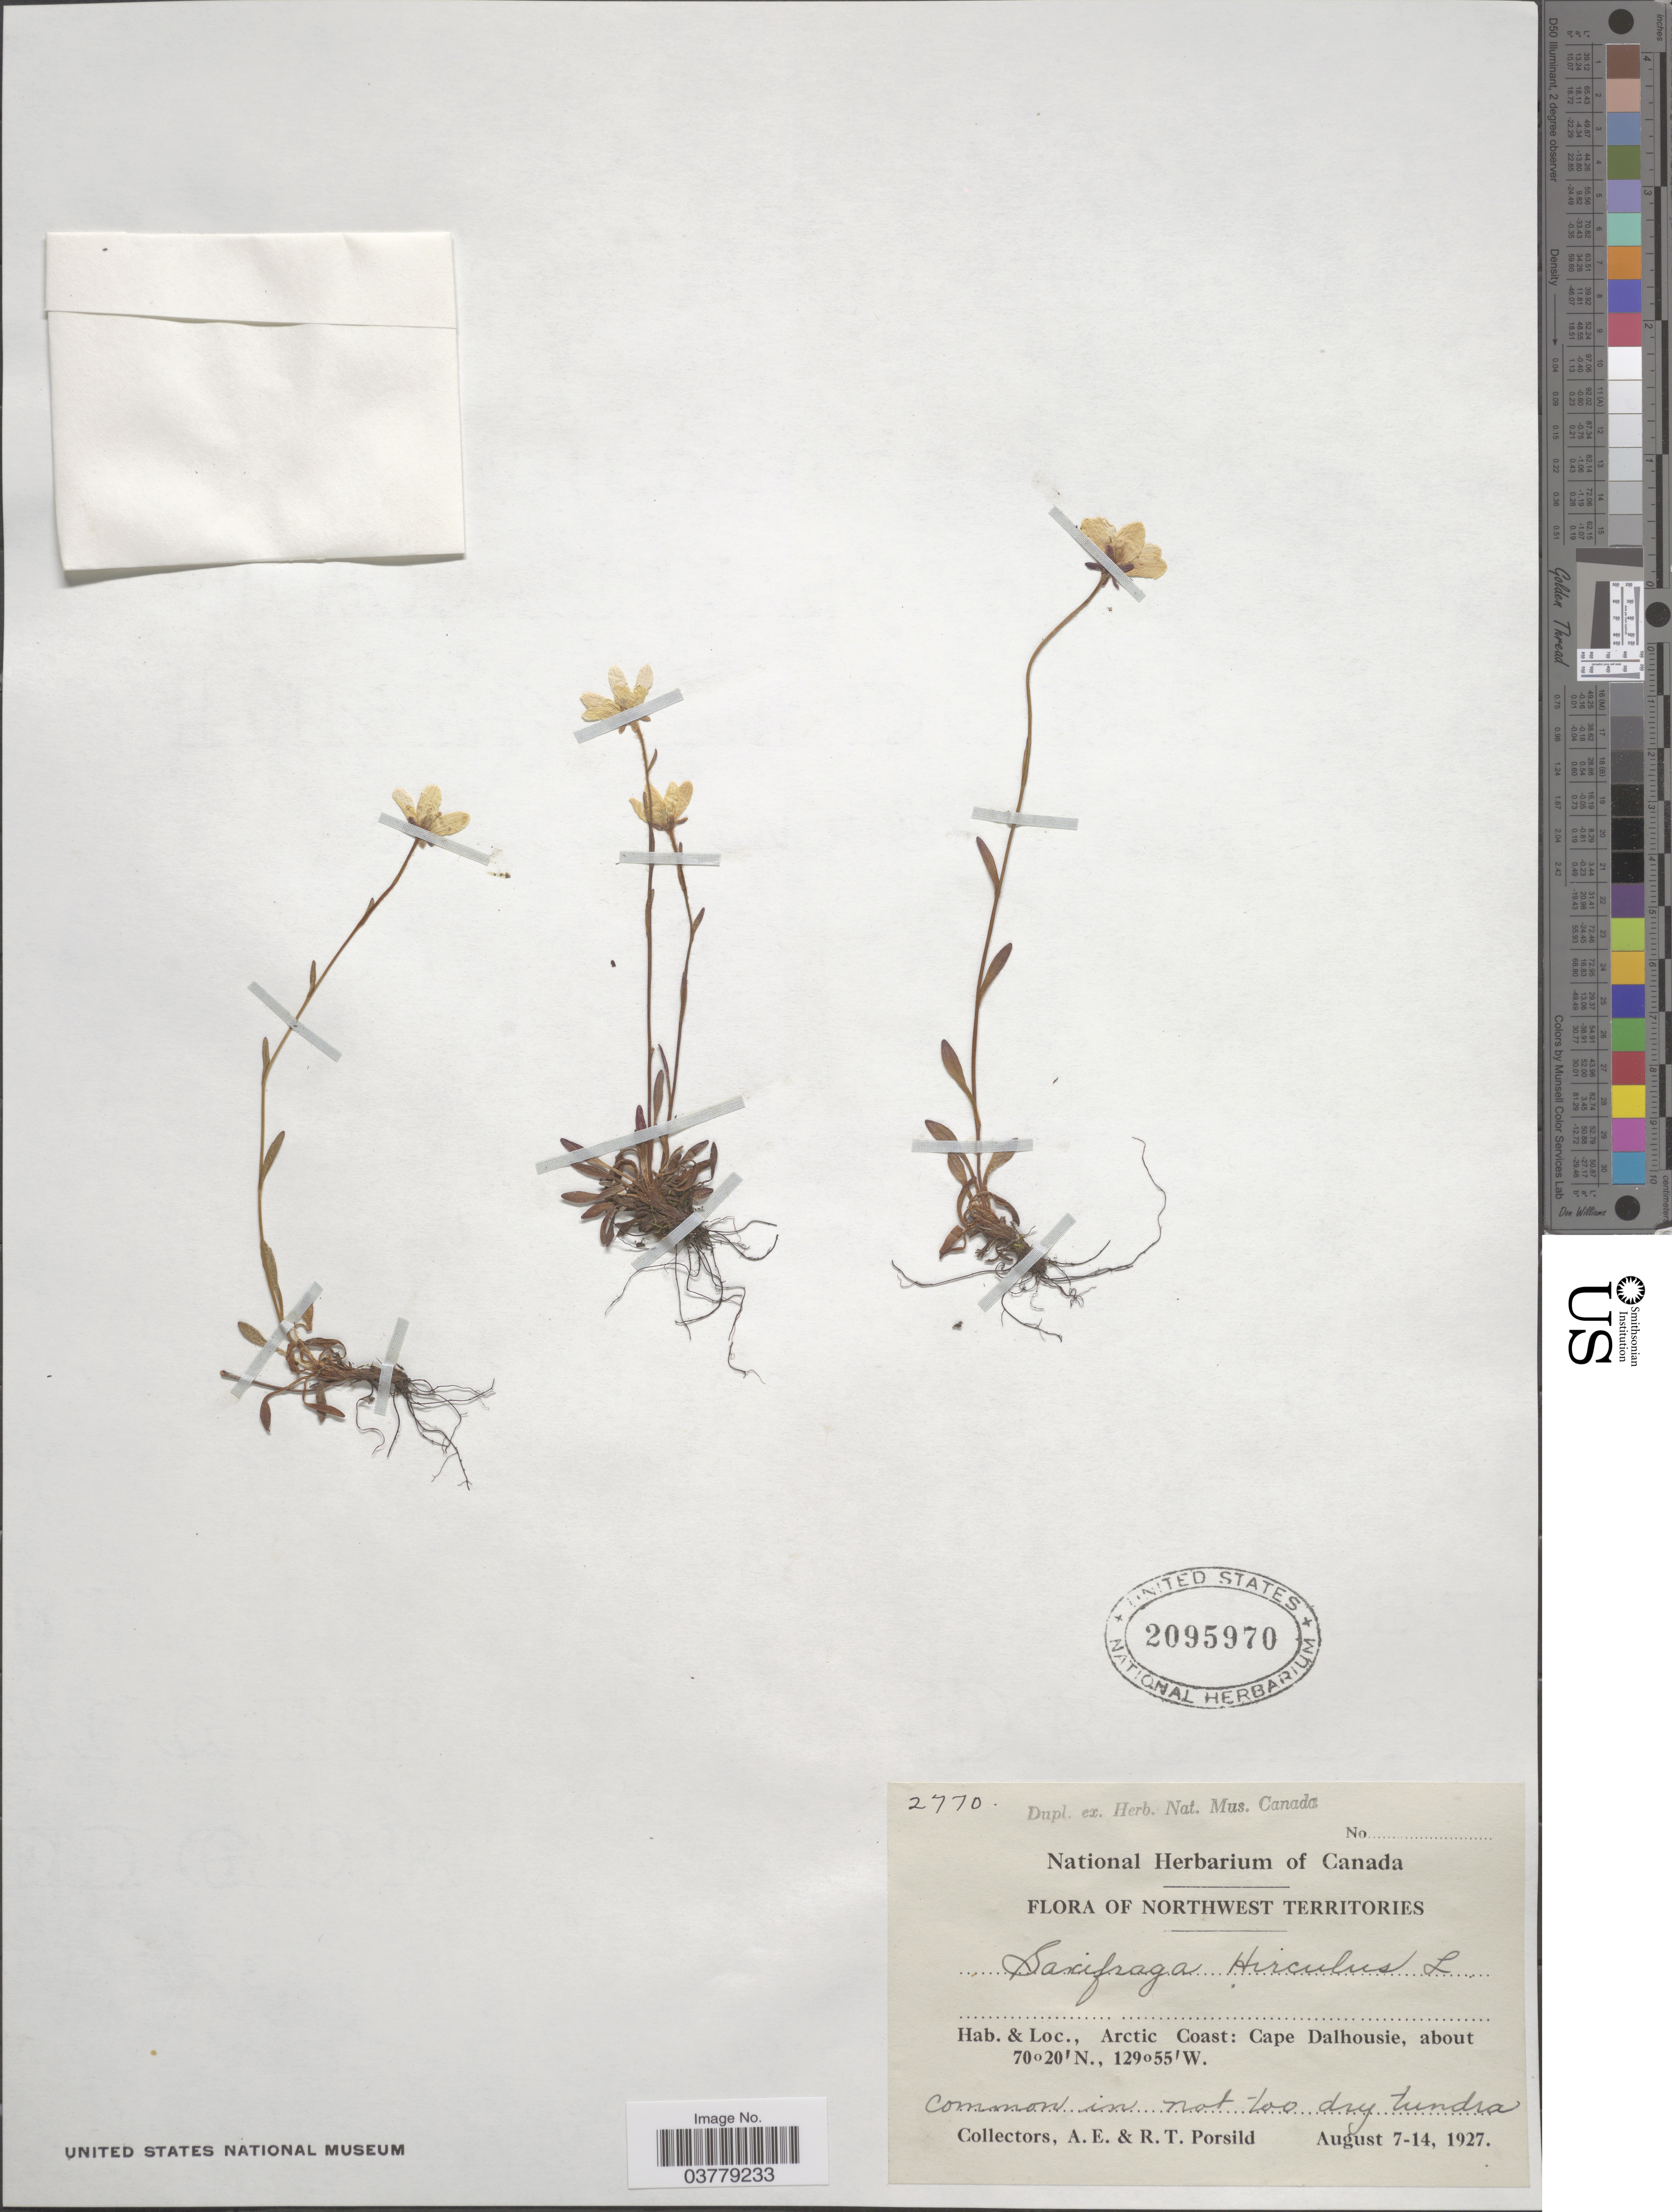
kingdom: Plantae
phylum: Tracheophyta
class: Magnoliopsida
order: Saxifragales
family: Saxifragaceae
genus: Saxifraga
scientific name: Saxifraga hirculus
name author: L.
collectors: A. E. Porsild & R. T. Porsild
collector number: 2770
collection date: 1927-08-07/1927-08-14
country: Canada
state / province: Northwest Territories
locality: Arctic Coast: Cape Dalhousie.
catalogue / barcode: US 2095970